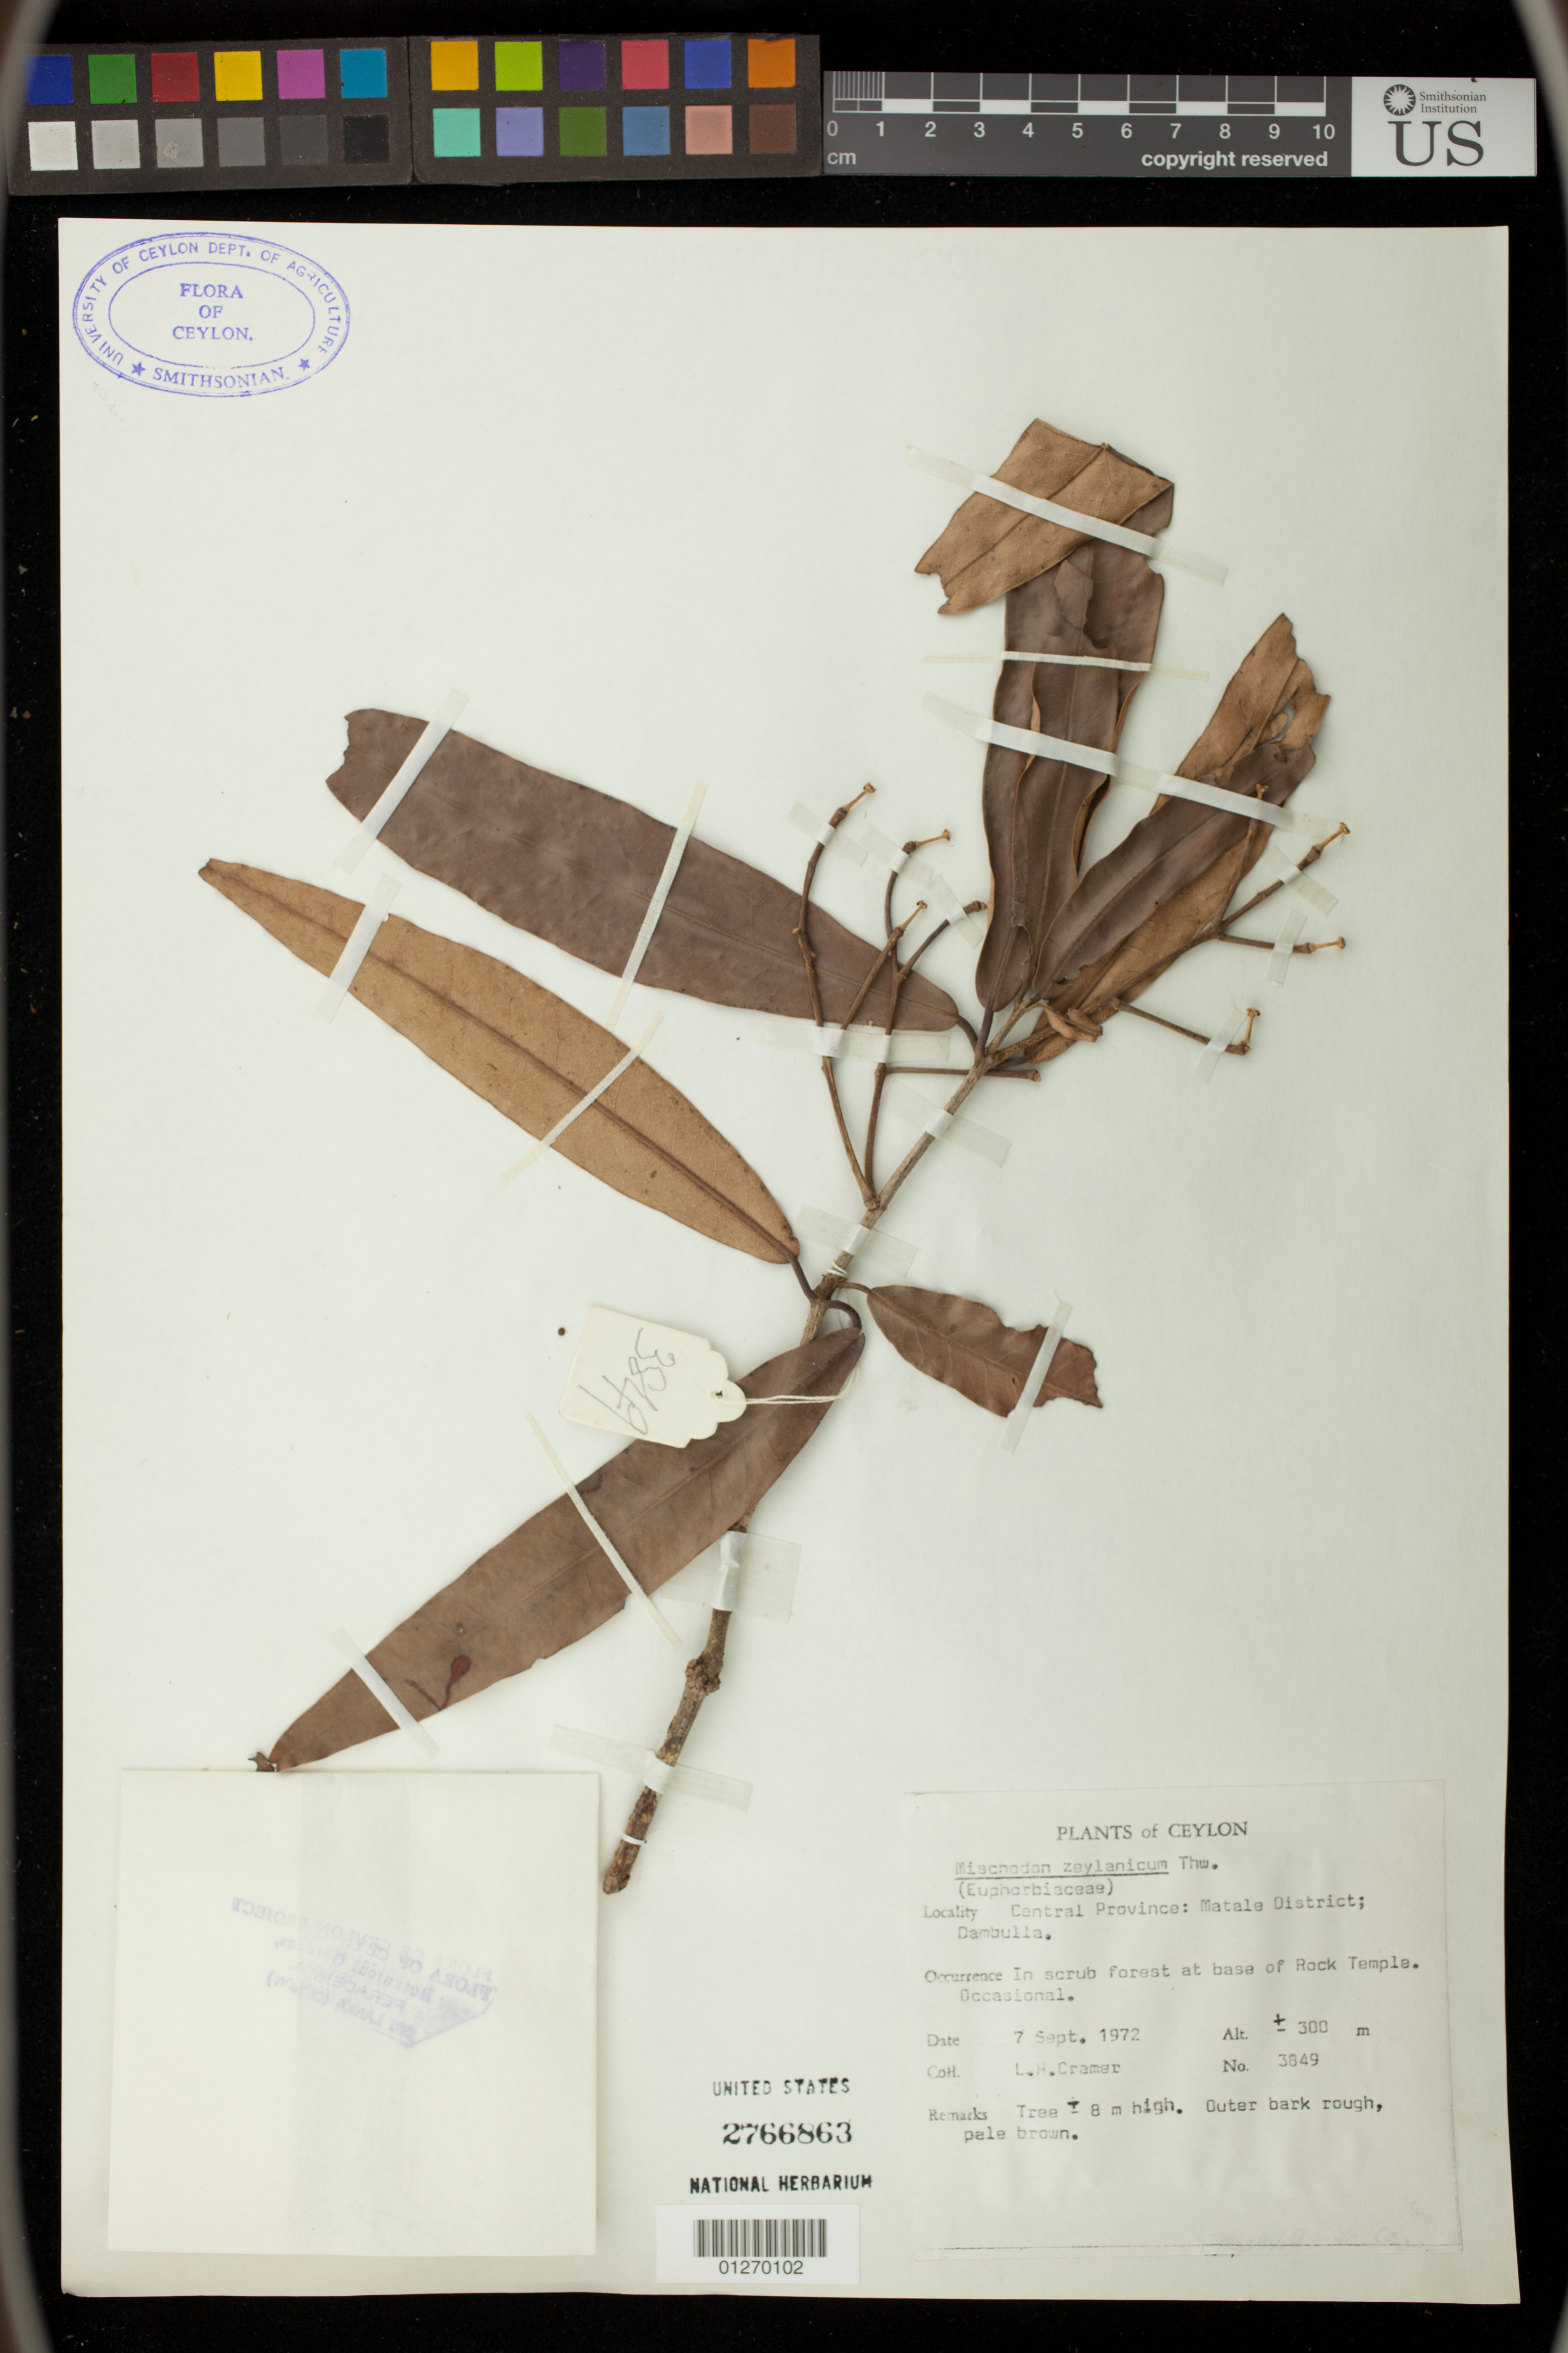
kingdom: Plantae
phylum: Tracheophyta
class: Magnoliopsida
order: Malpighiales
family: Picrodendraceae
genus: Mischodon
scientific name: Mischodon zeylanicus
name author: Thwaites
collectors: L. H. Cramer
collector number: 3849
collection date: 1972-09-07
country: Sri Lanka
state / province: Central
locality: Matale District: Dambulla. In scrub forest at base of Rock Temple.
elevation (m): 300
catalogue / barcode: US 2766863